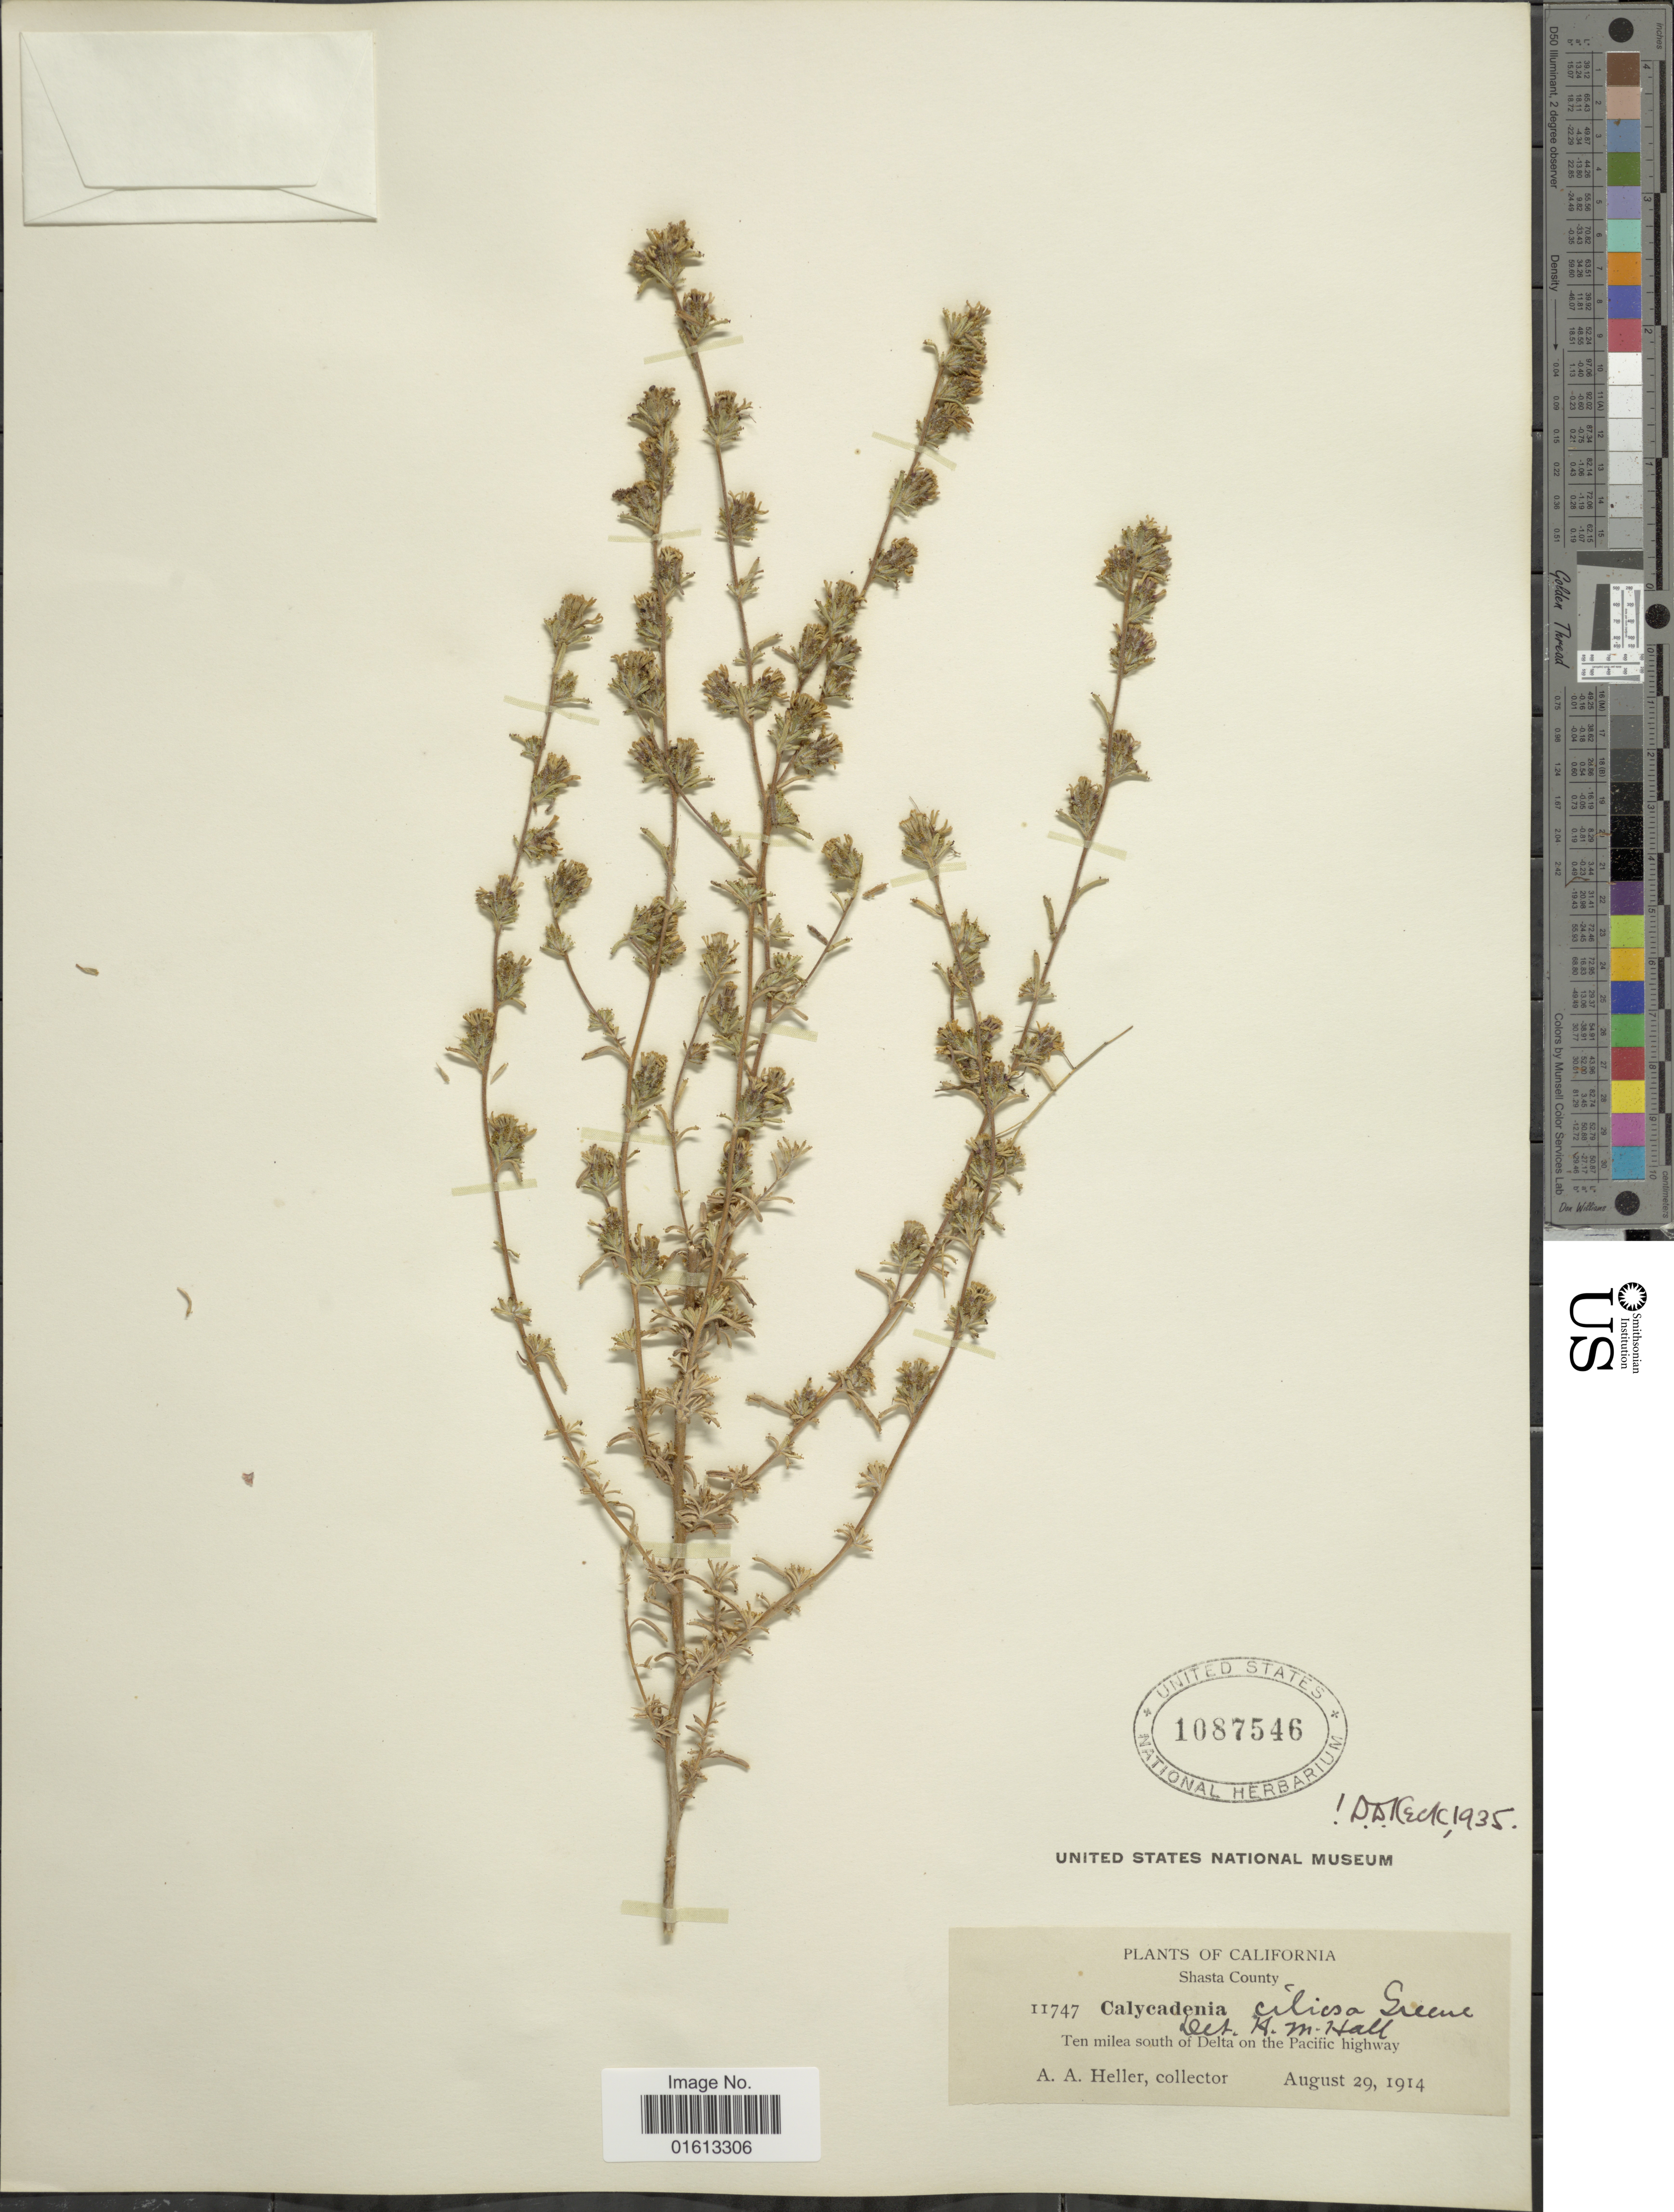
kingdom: Plantae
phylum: Tracheophyta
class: Magnoliopsida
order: Asterales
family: Asteraceae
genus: Calycadenia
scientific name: Calycadenia ciliosa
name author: Greene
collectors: A. A. Heller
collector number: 11747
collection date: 1914-08-29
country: United States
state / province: California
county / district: Shasta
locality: Shasta County, Ten milea south of Delta on the Pacific highway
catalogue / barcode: US 1087546